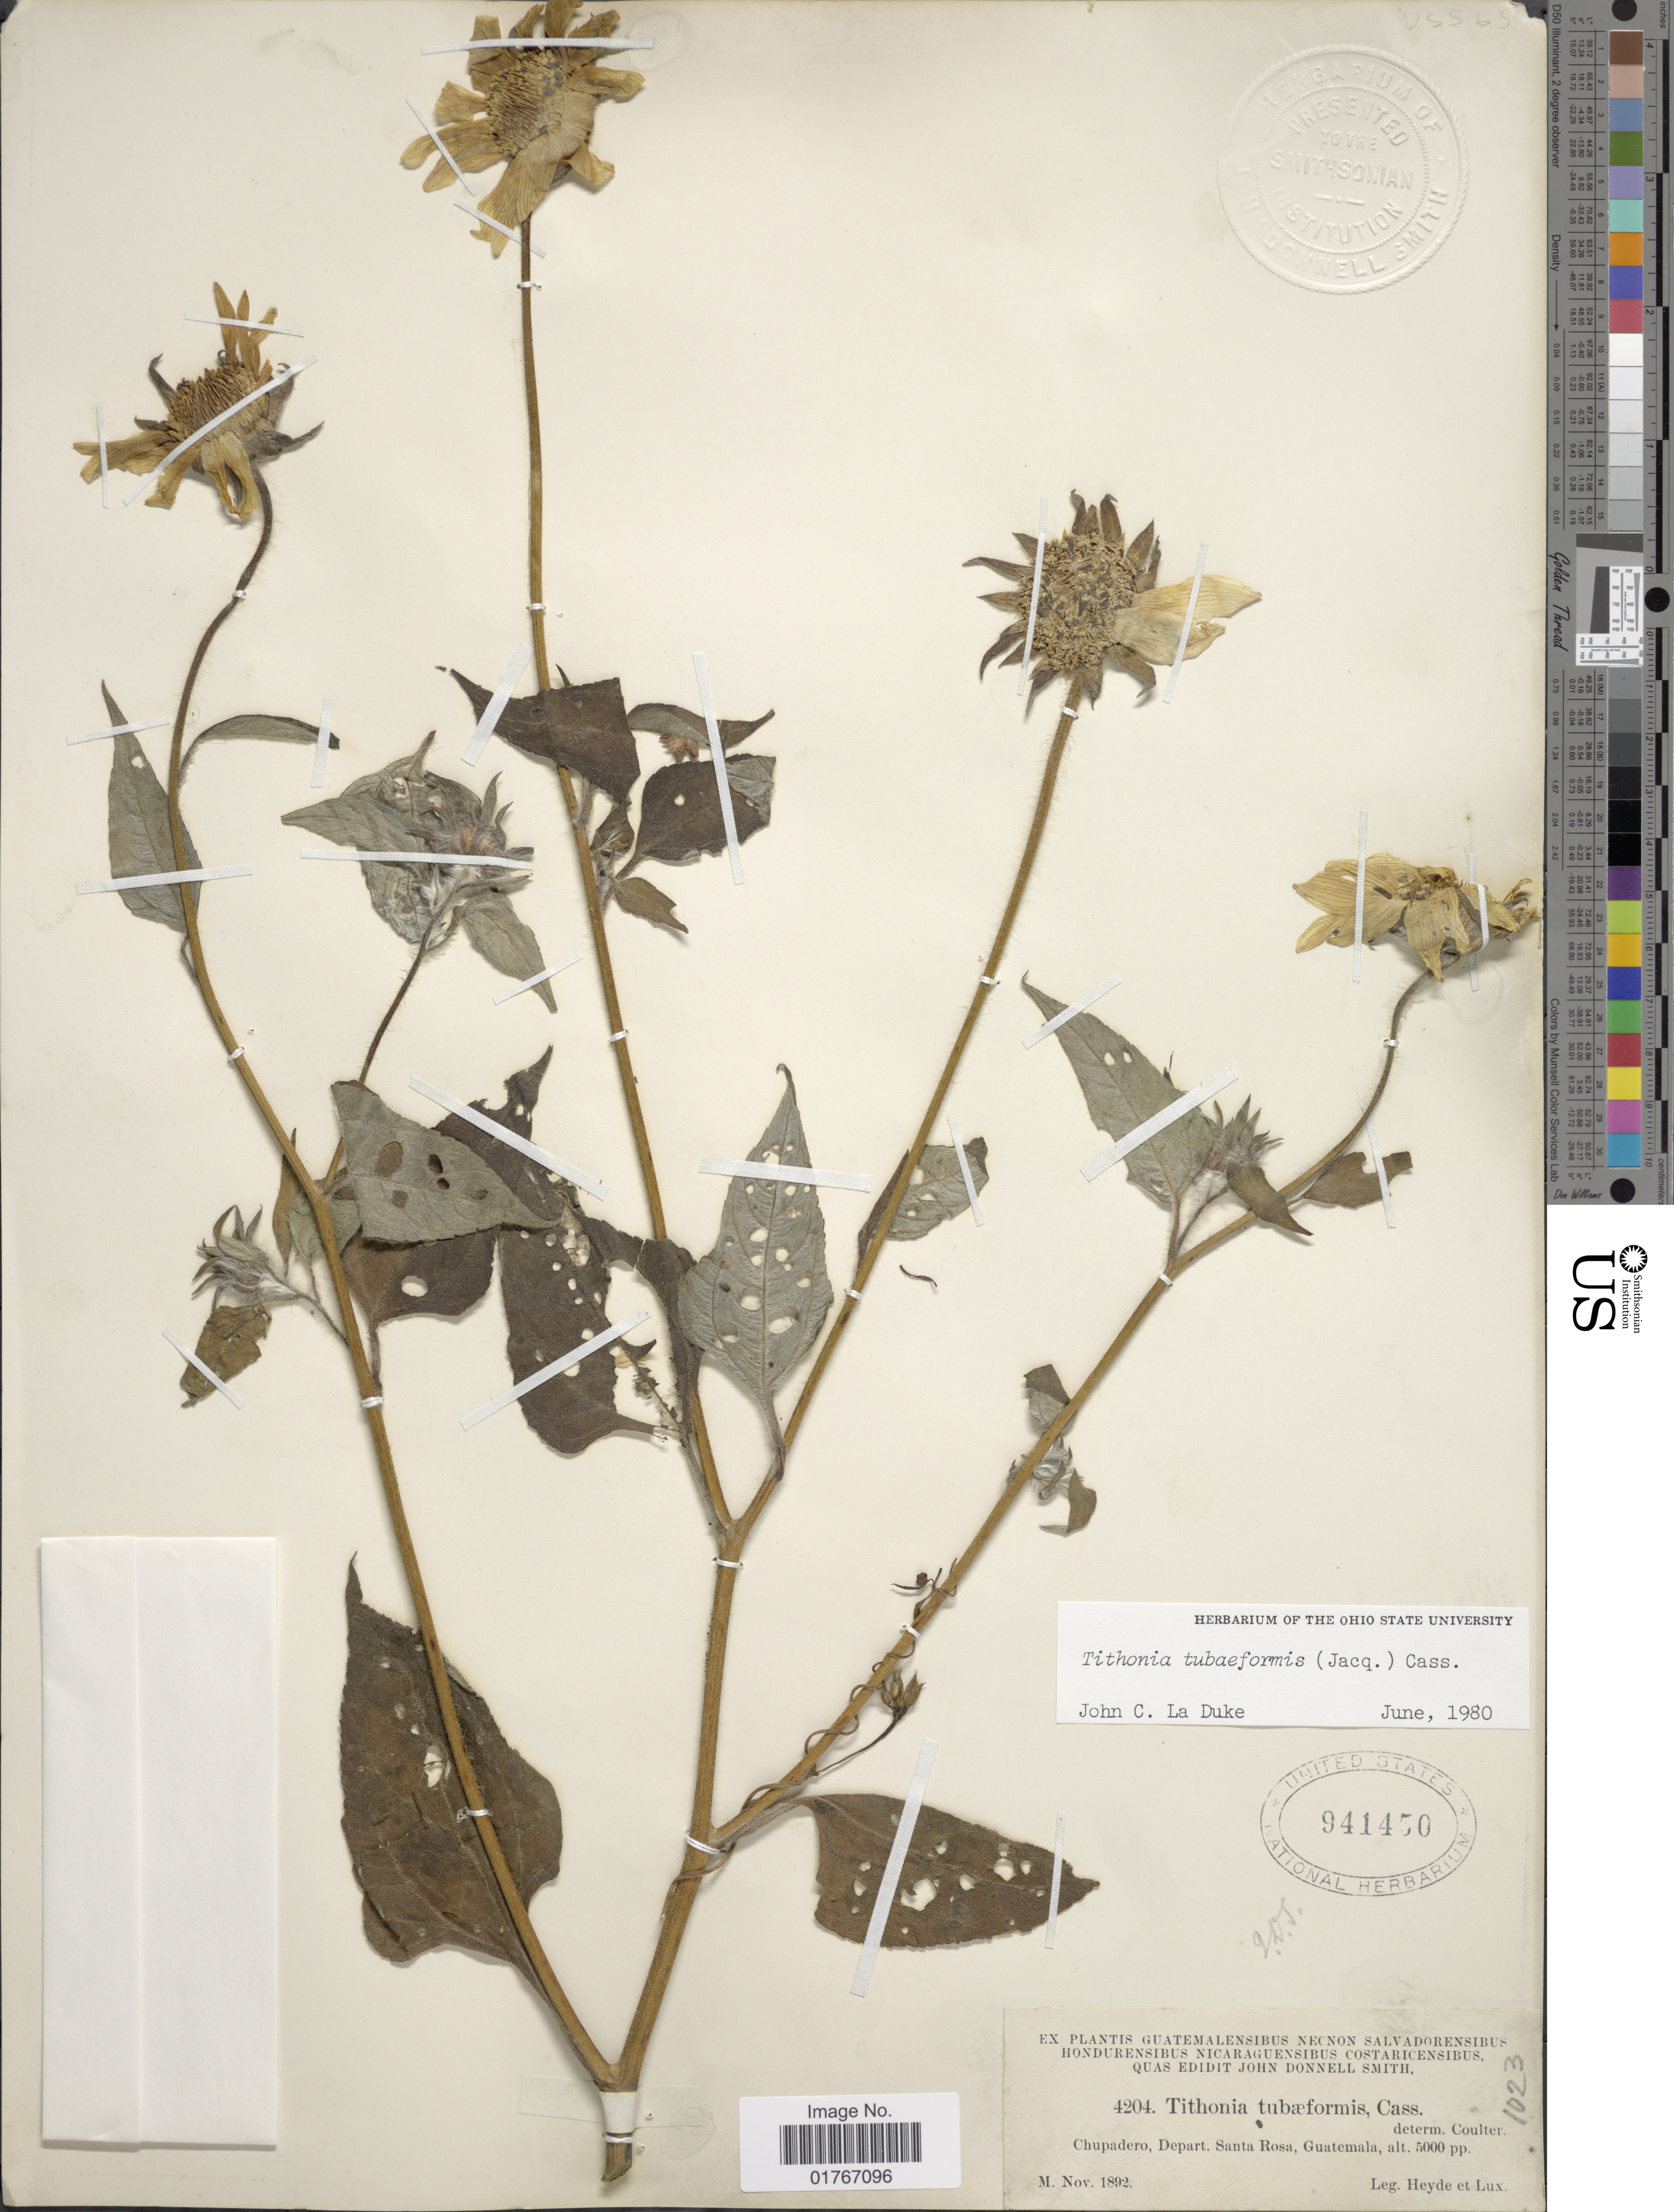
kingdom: Plantae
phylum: Tracheophyta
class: Magnoliopsida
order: Asterales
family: Asteraceae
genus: Tithonia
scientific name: Tithonia tubaeformis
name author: (Jacq.) Cass.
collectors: Heyde & Lux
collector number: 4204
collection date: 1892-11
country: Guatemala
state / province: Santa Rosa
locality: Chupadero, Depart Santa Rosa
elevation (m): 1524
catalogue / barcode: US 941450